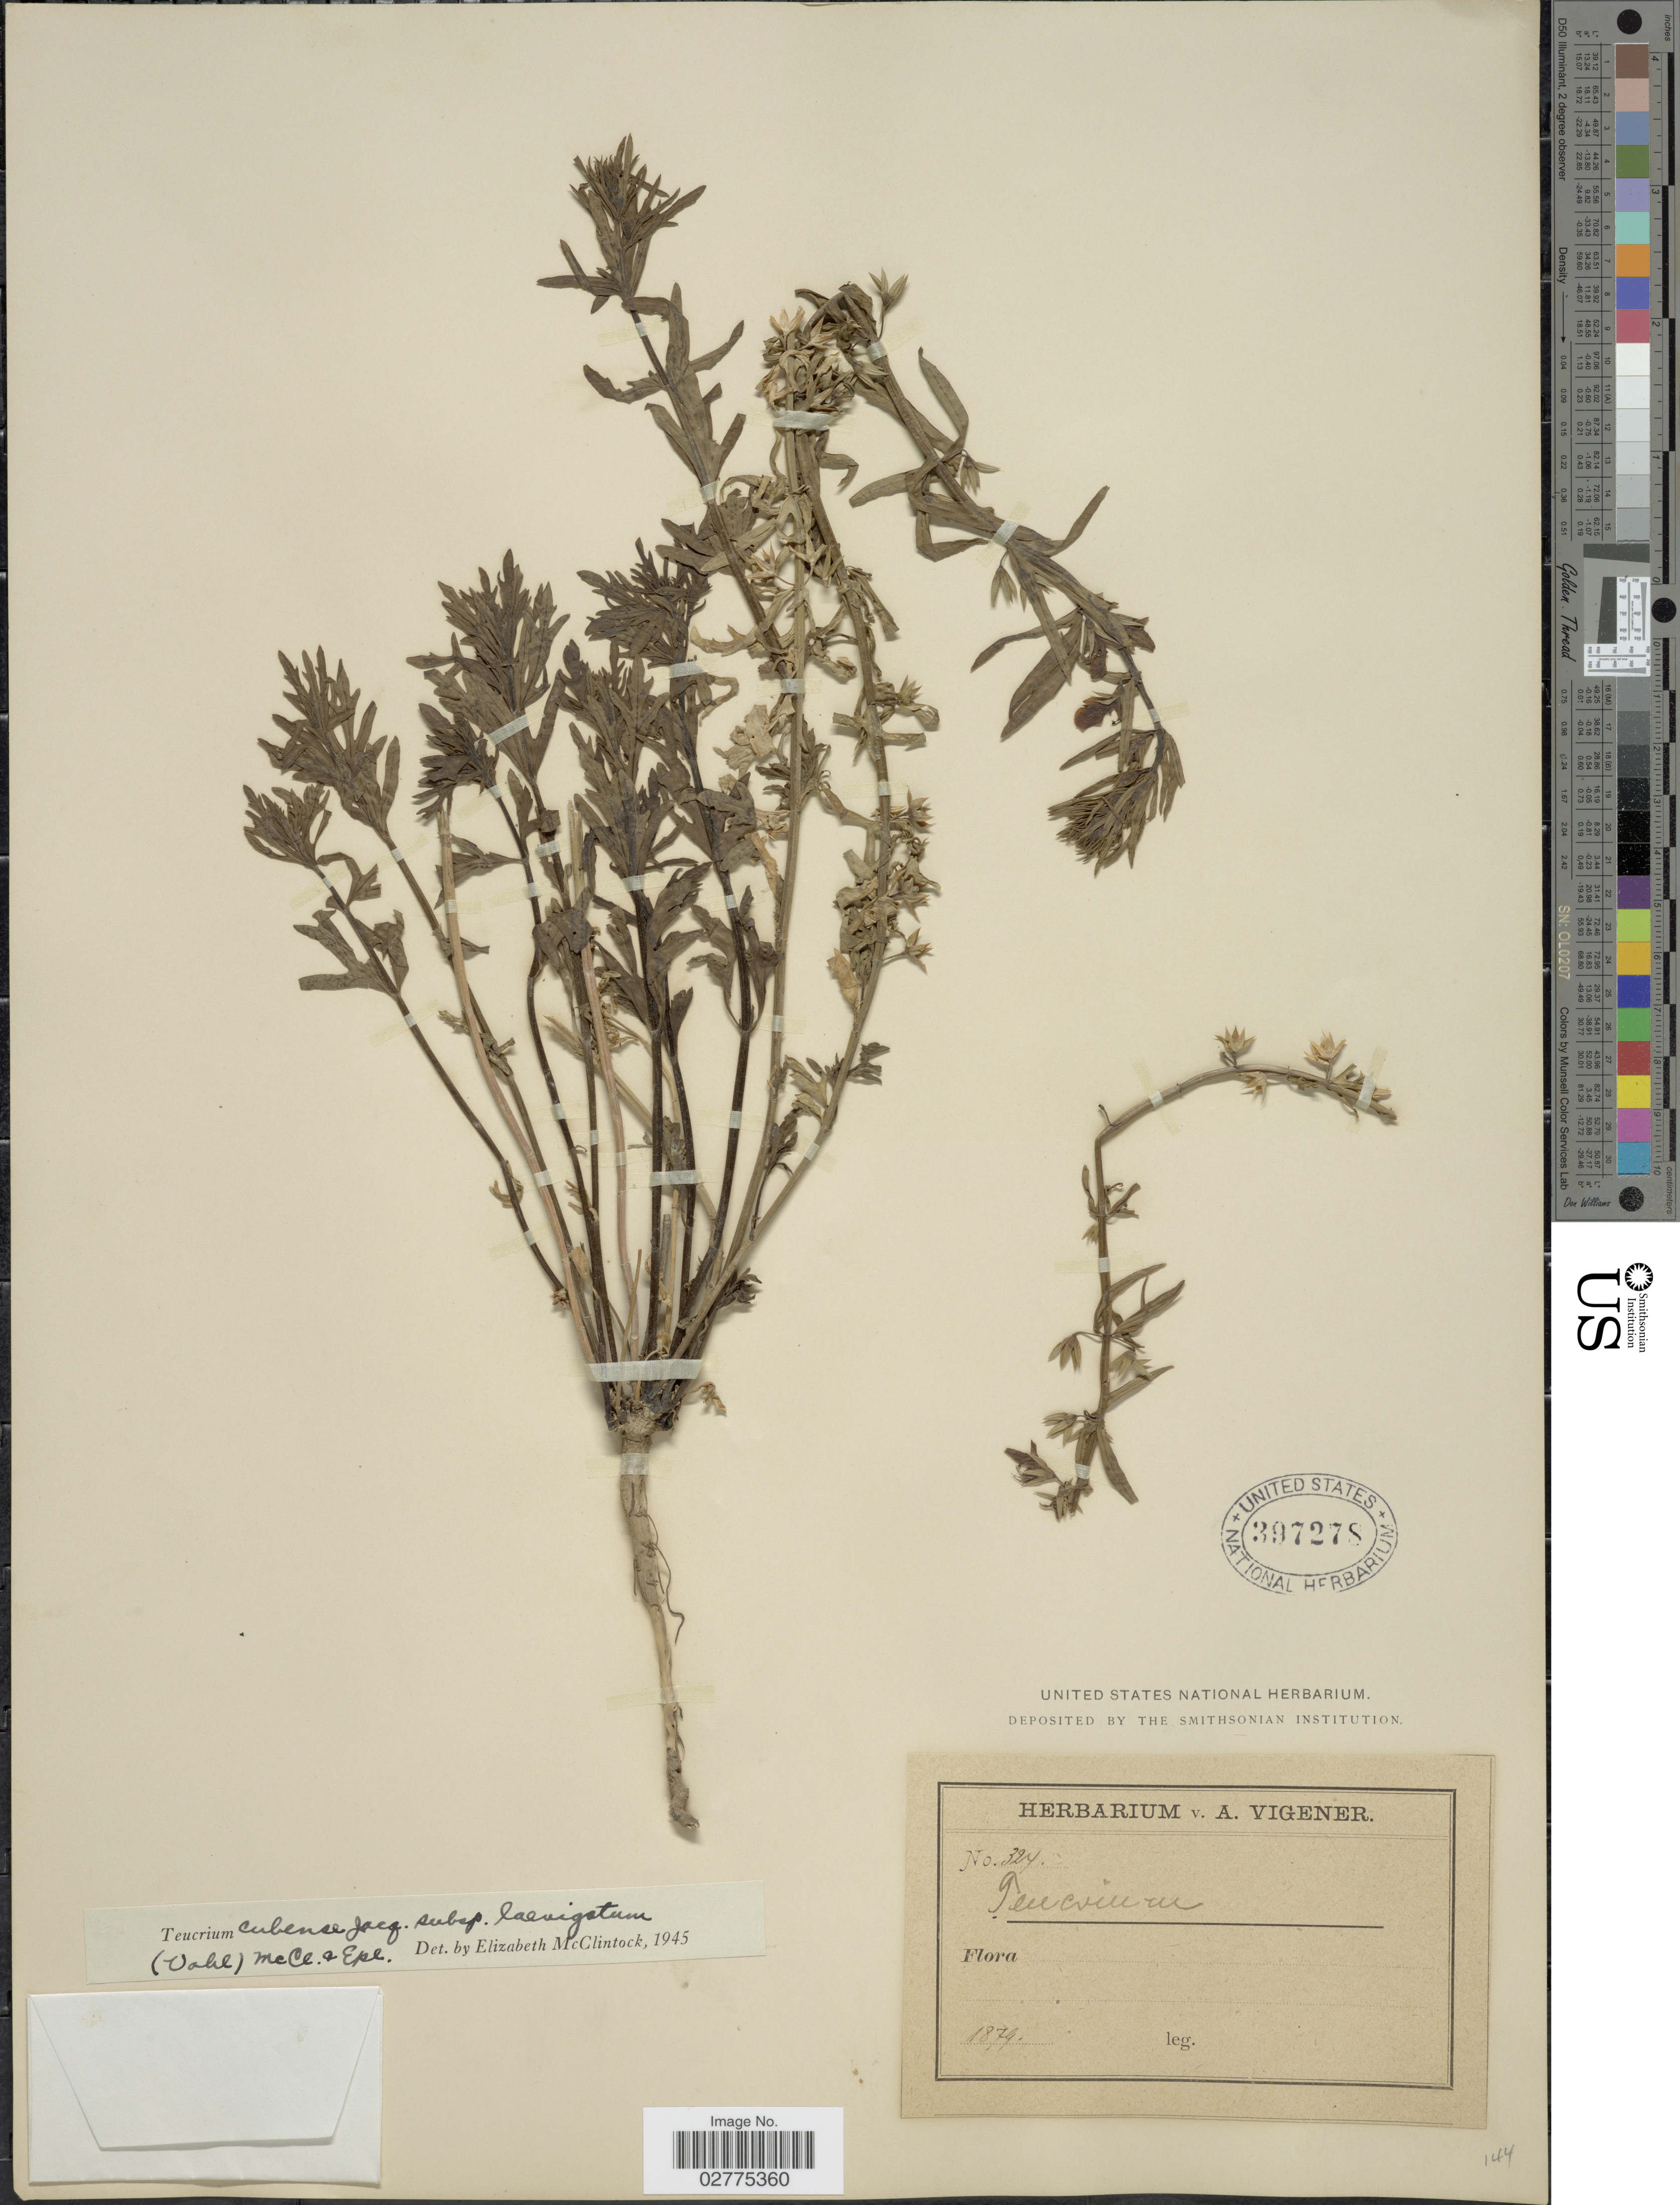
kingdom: Plantae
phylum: Tracheophyta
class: Magnoliopsida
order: Lamiales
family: Lamiaceae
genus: Teucrium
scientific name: Teucrium cubense subsp. laevigatum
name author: Jacq.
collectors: Ex herb. v. A. Vigener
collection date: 1879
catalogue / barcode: US 397278